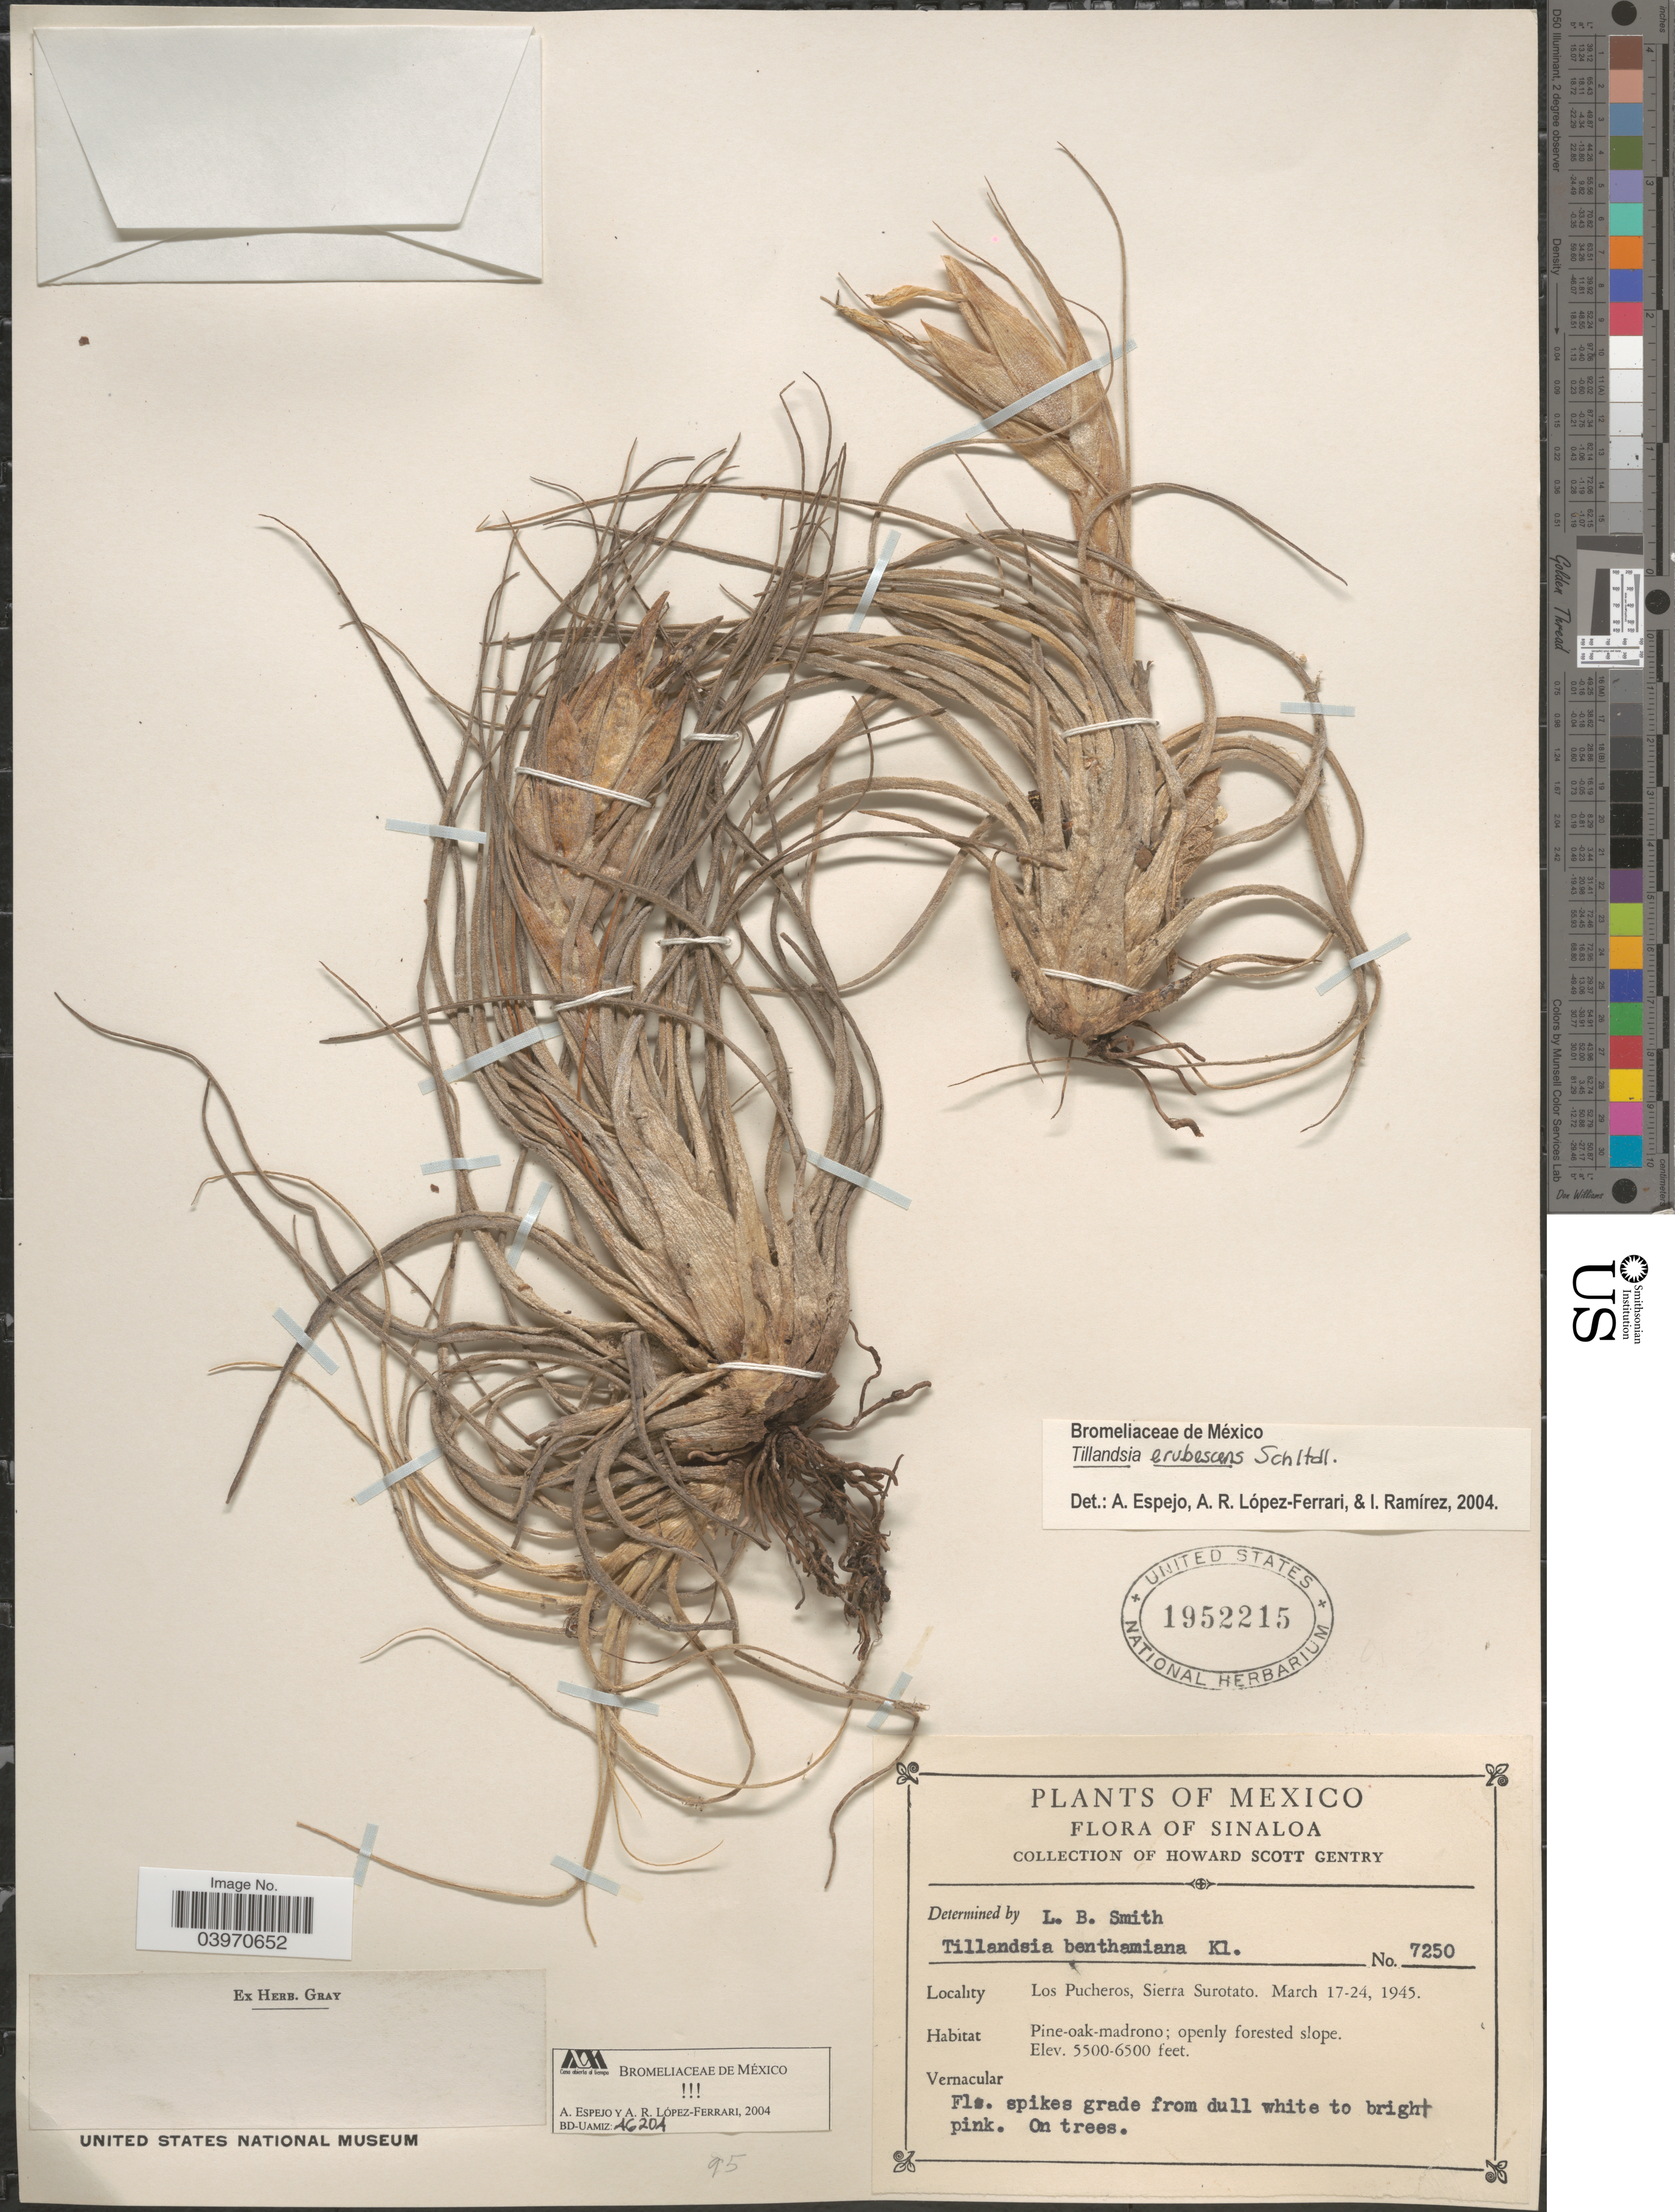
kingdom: Plantae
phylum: Tracheophyta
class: Liliopsida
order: Poales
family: Bromeliaceae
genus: Tillandsia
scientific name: Tillandsia erubescens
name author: Schltdl.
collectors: H. S. Gentry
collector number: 7250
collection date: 1945-03-17/1945-03-24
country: Mexico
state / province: Sinaloa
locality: Los Pucheros, Sierra Surotato.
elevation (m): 1676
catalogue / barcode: US 1952215